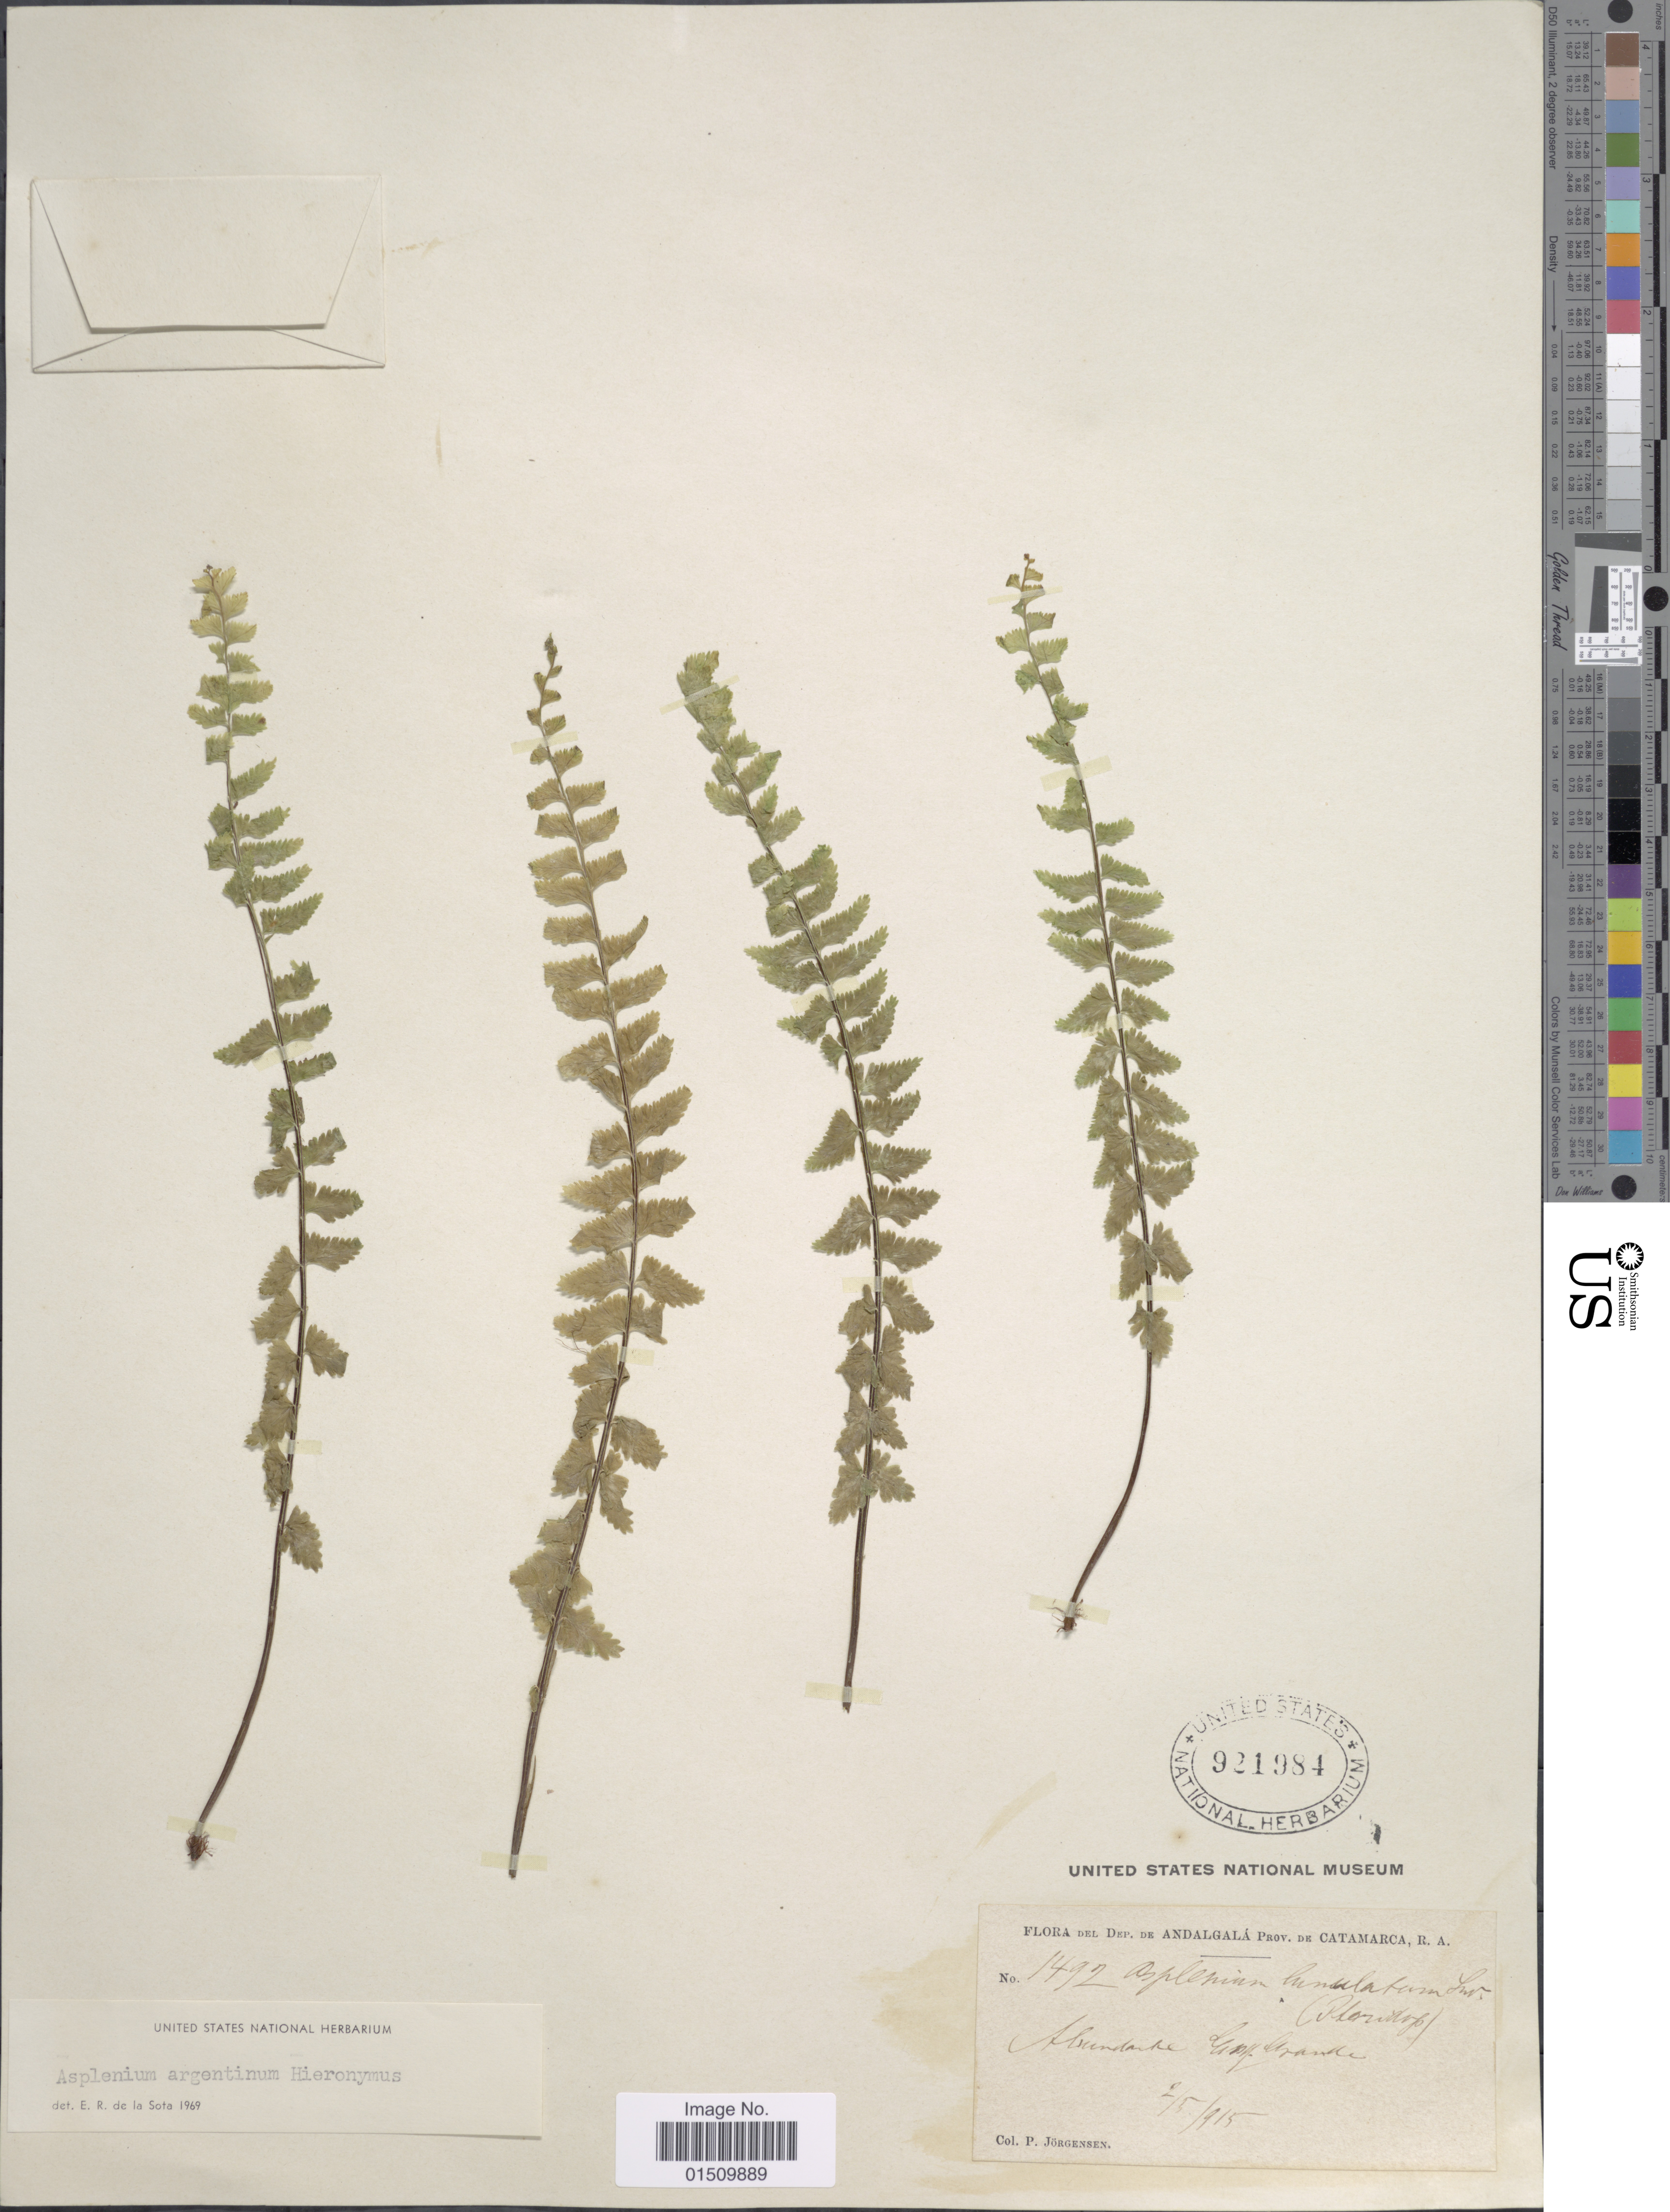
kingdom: Plantae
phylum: Tracheophyta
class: Polypodiopsida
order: Polypodiales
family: Aspleniaceae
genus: Asplenium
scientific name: Asplenium argentinum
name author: Hieron.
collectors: P. Jörgensen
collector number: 1492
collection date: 1915-05-02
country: Argentina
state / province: Catamarca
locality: Dep. de Andalgala Prov. de Catamarca, R.A.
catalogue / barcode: US 921984